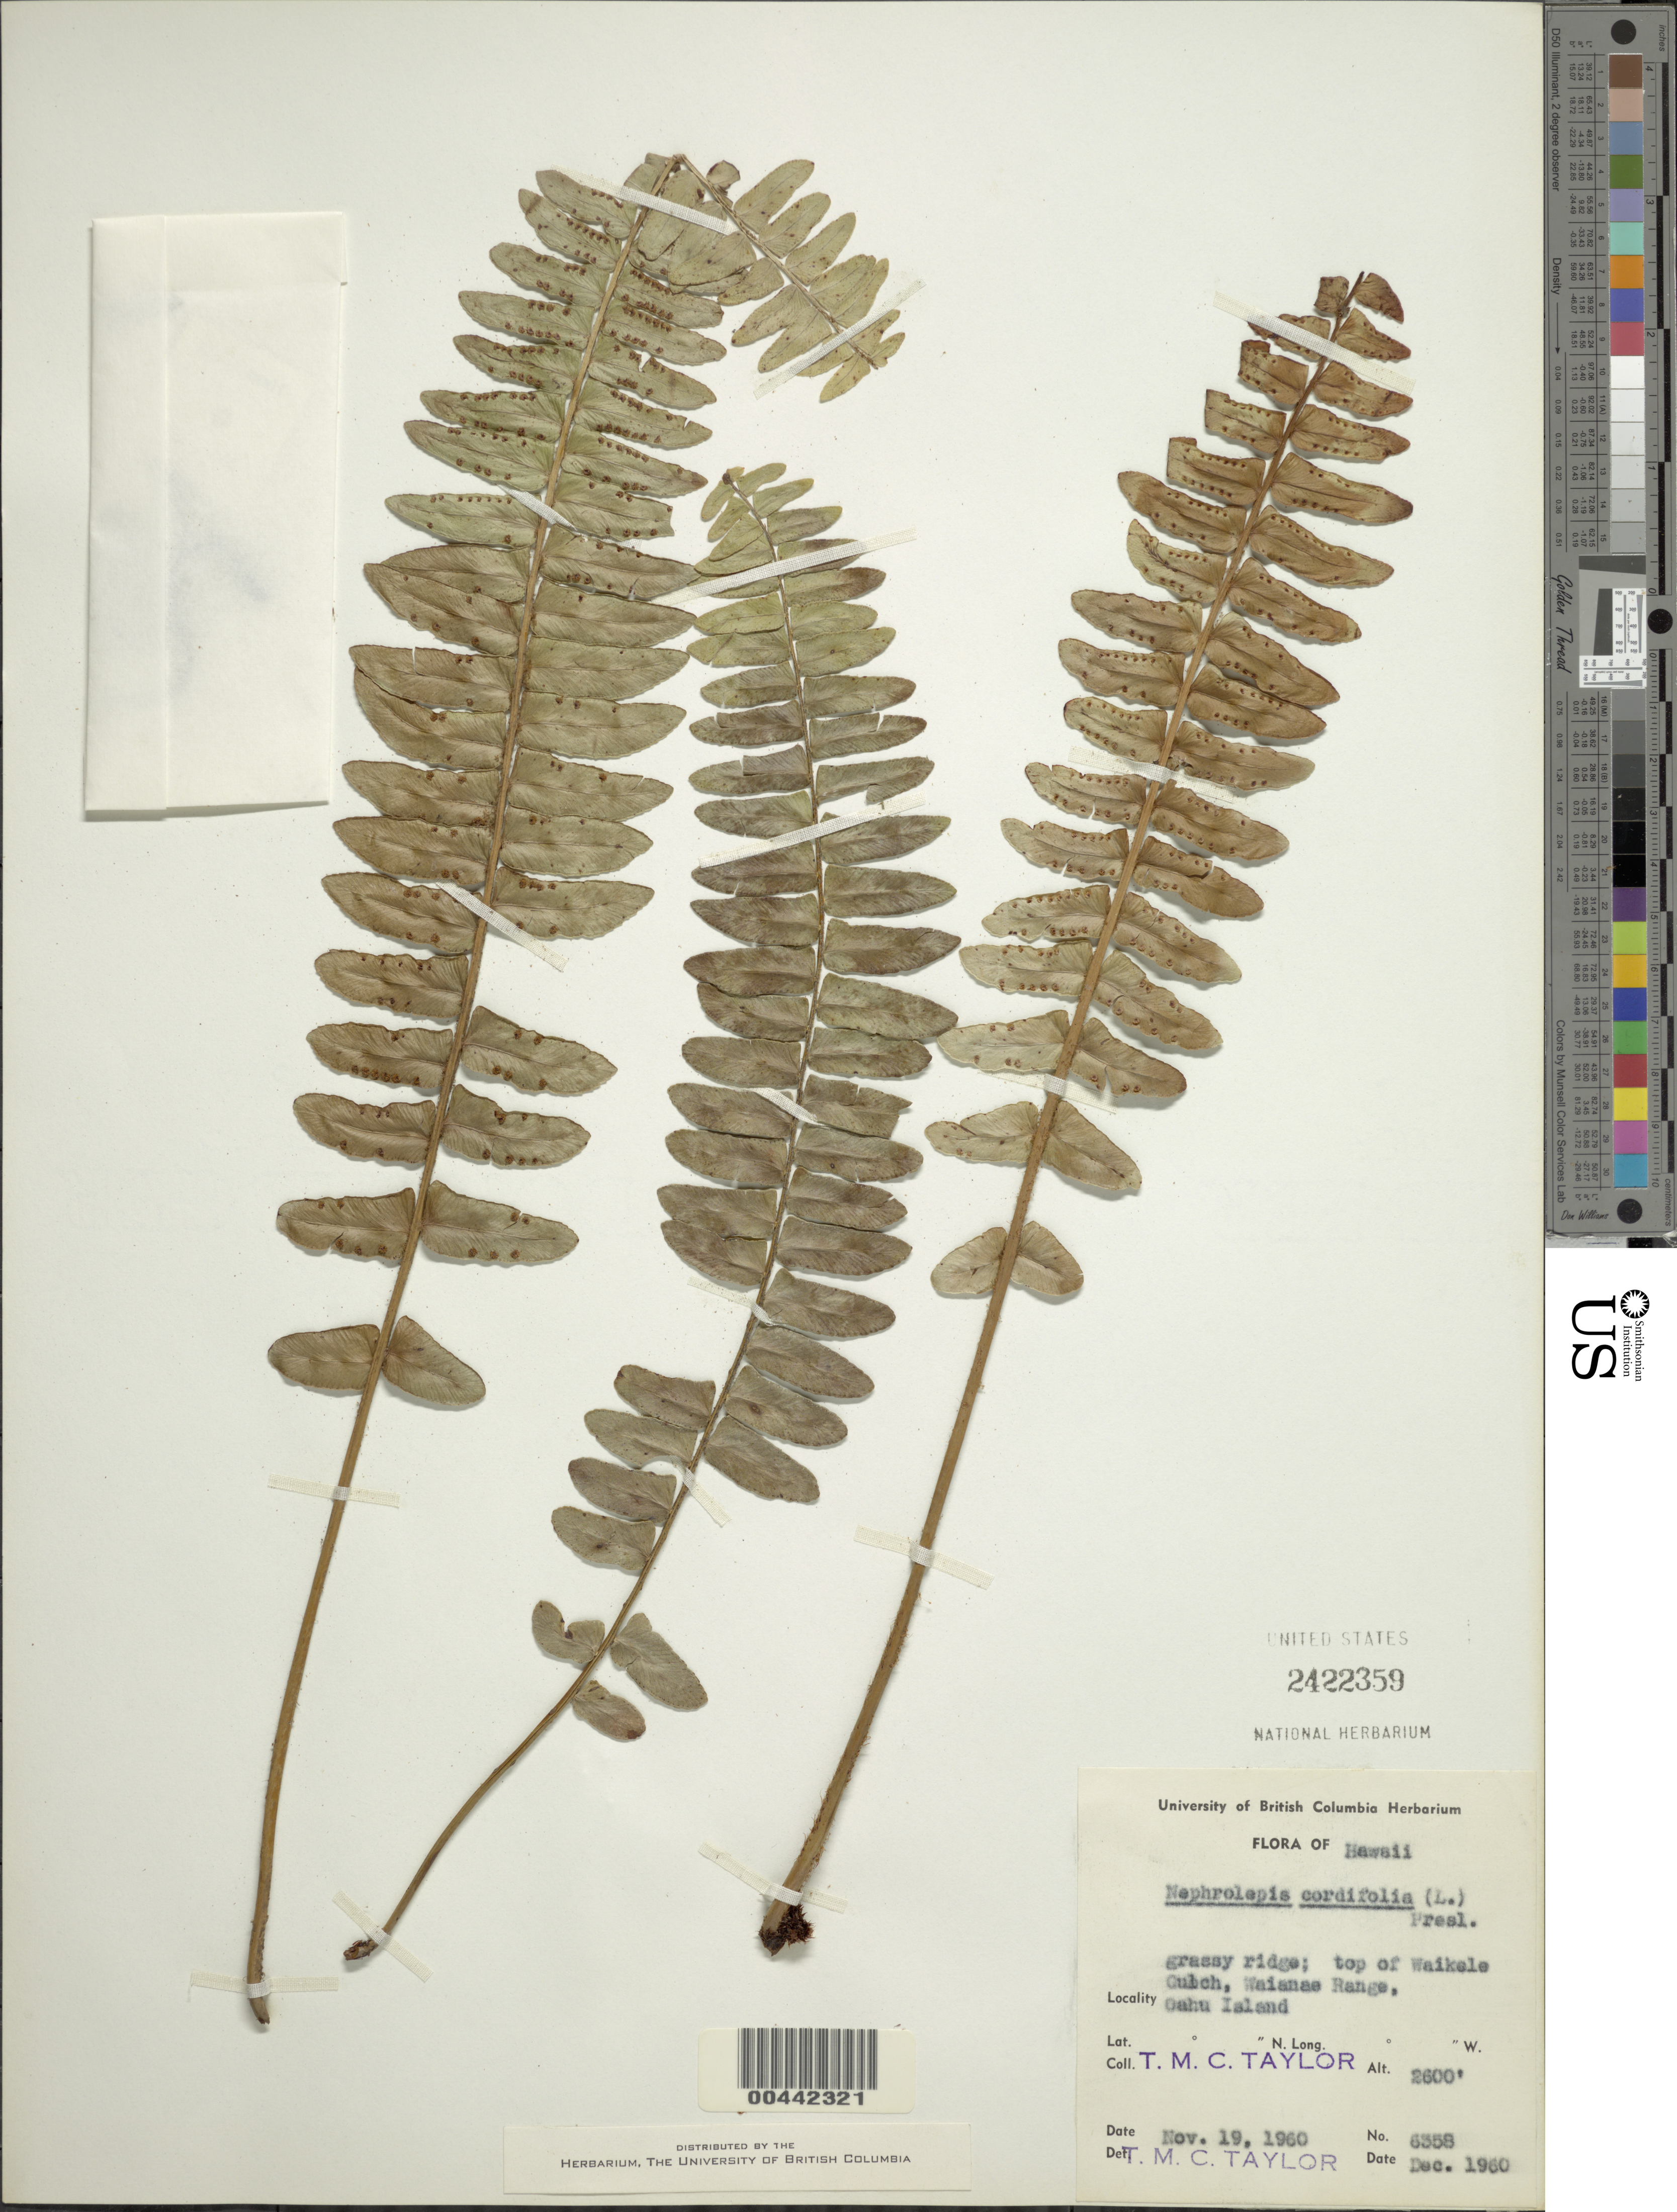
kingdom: Plantae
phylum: Tracheophyta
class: Polypodiopsida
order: Polypodiales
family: Nephrolepidaceae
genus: Nephrolepis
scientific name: Nephrolepis cordifolia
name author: (L.) C. Presl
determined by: Taylor, T. M. C.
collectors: T. M. C. Taylor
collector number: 6358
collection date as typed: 19 Nov 1960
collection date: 1960-11-19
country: United States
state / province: Hawaii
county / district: Honolulu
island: Oahu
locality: Top of Waikele Gulch, Waianae Range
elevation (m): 792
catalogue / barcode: US 2422359